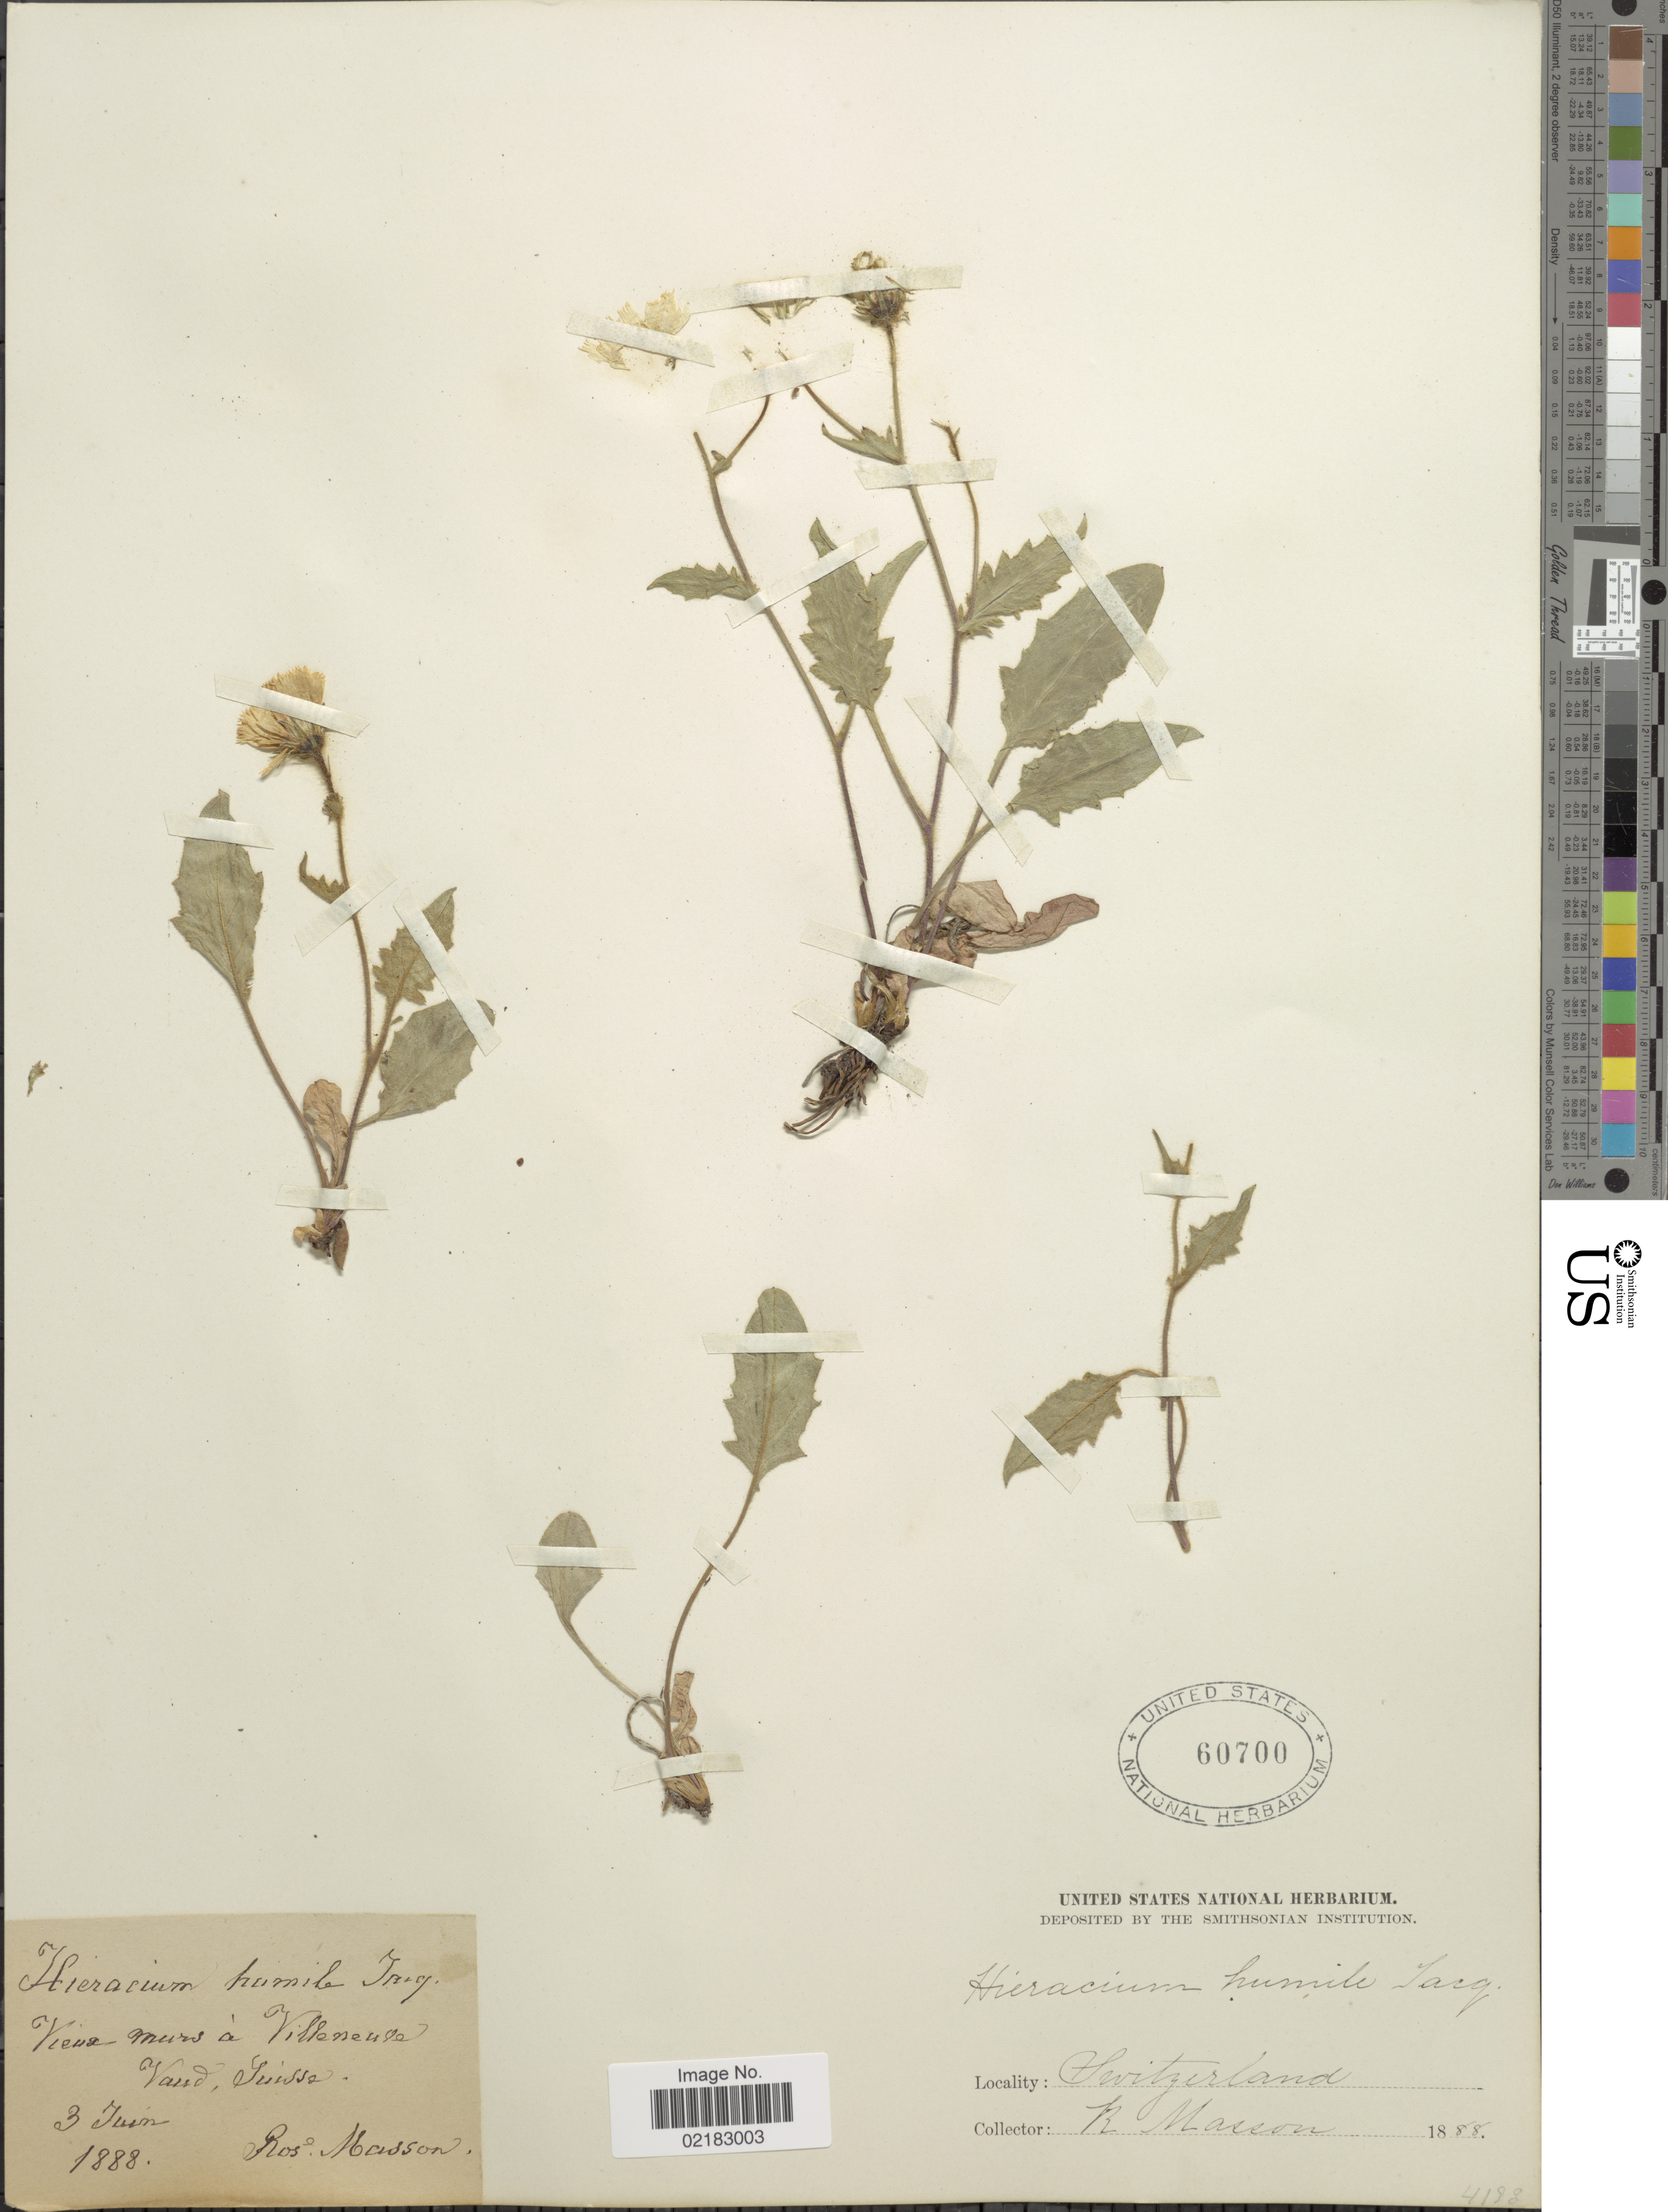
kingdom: Plantae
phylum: Tracheophyta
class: Magnoliopsida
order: Asterales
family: Asteraceae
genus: Hieracium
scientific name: Hieracium humile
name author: Jacq.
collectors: R. Masson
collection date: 1888-06-03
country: Switzerland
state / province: Vaud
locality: Vaud, Suisse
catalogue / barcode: US 60700